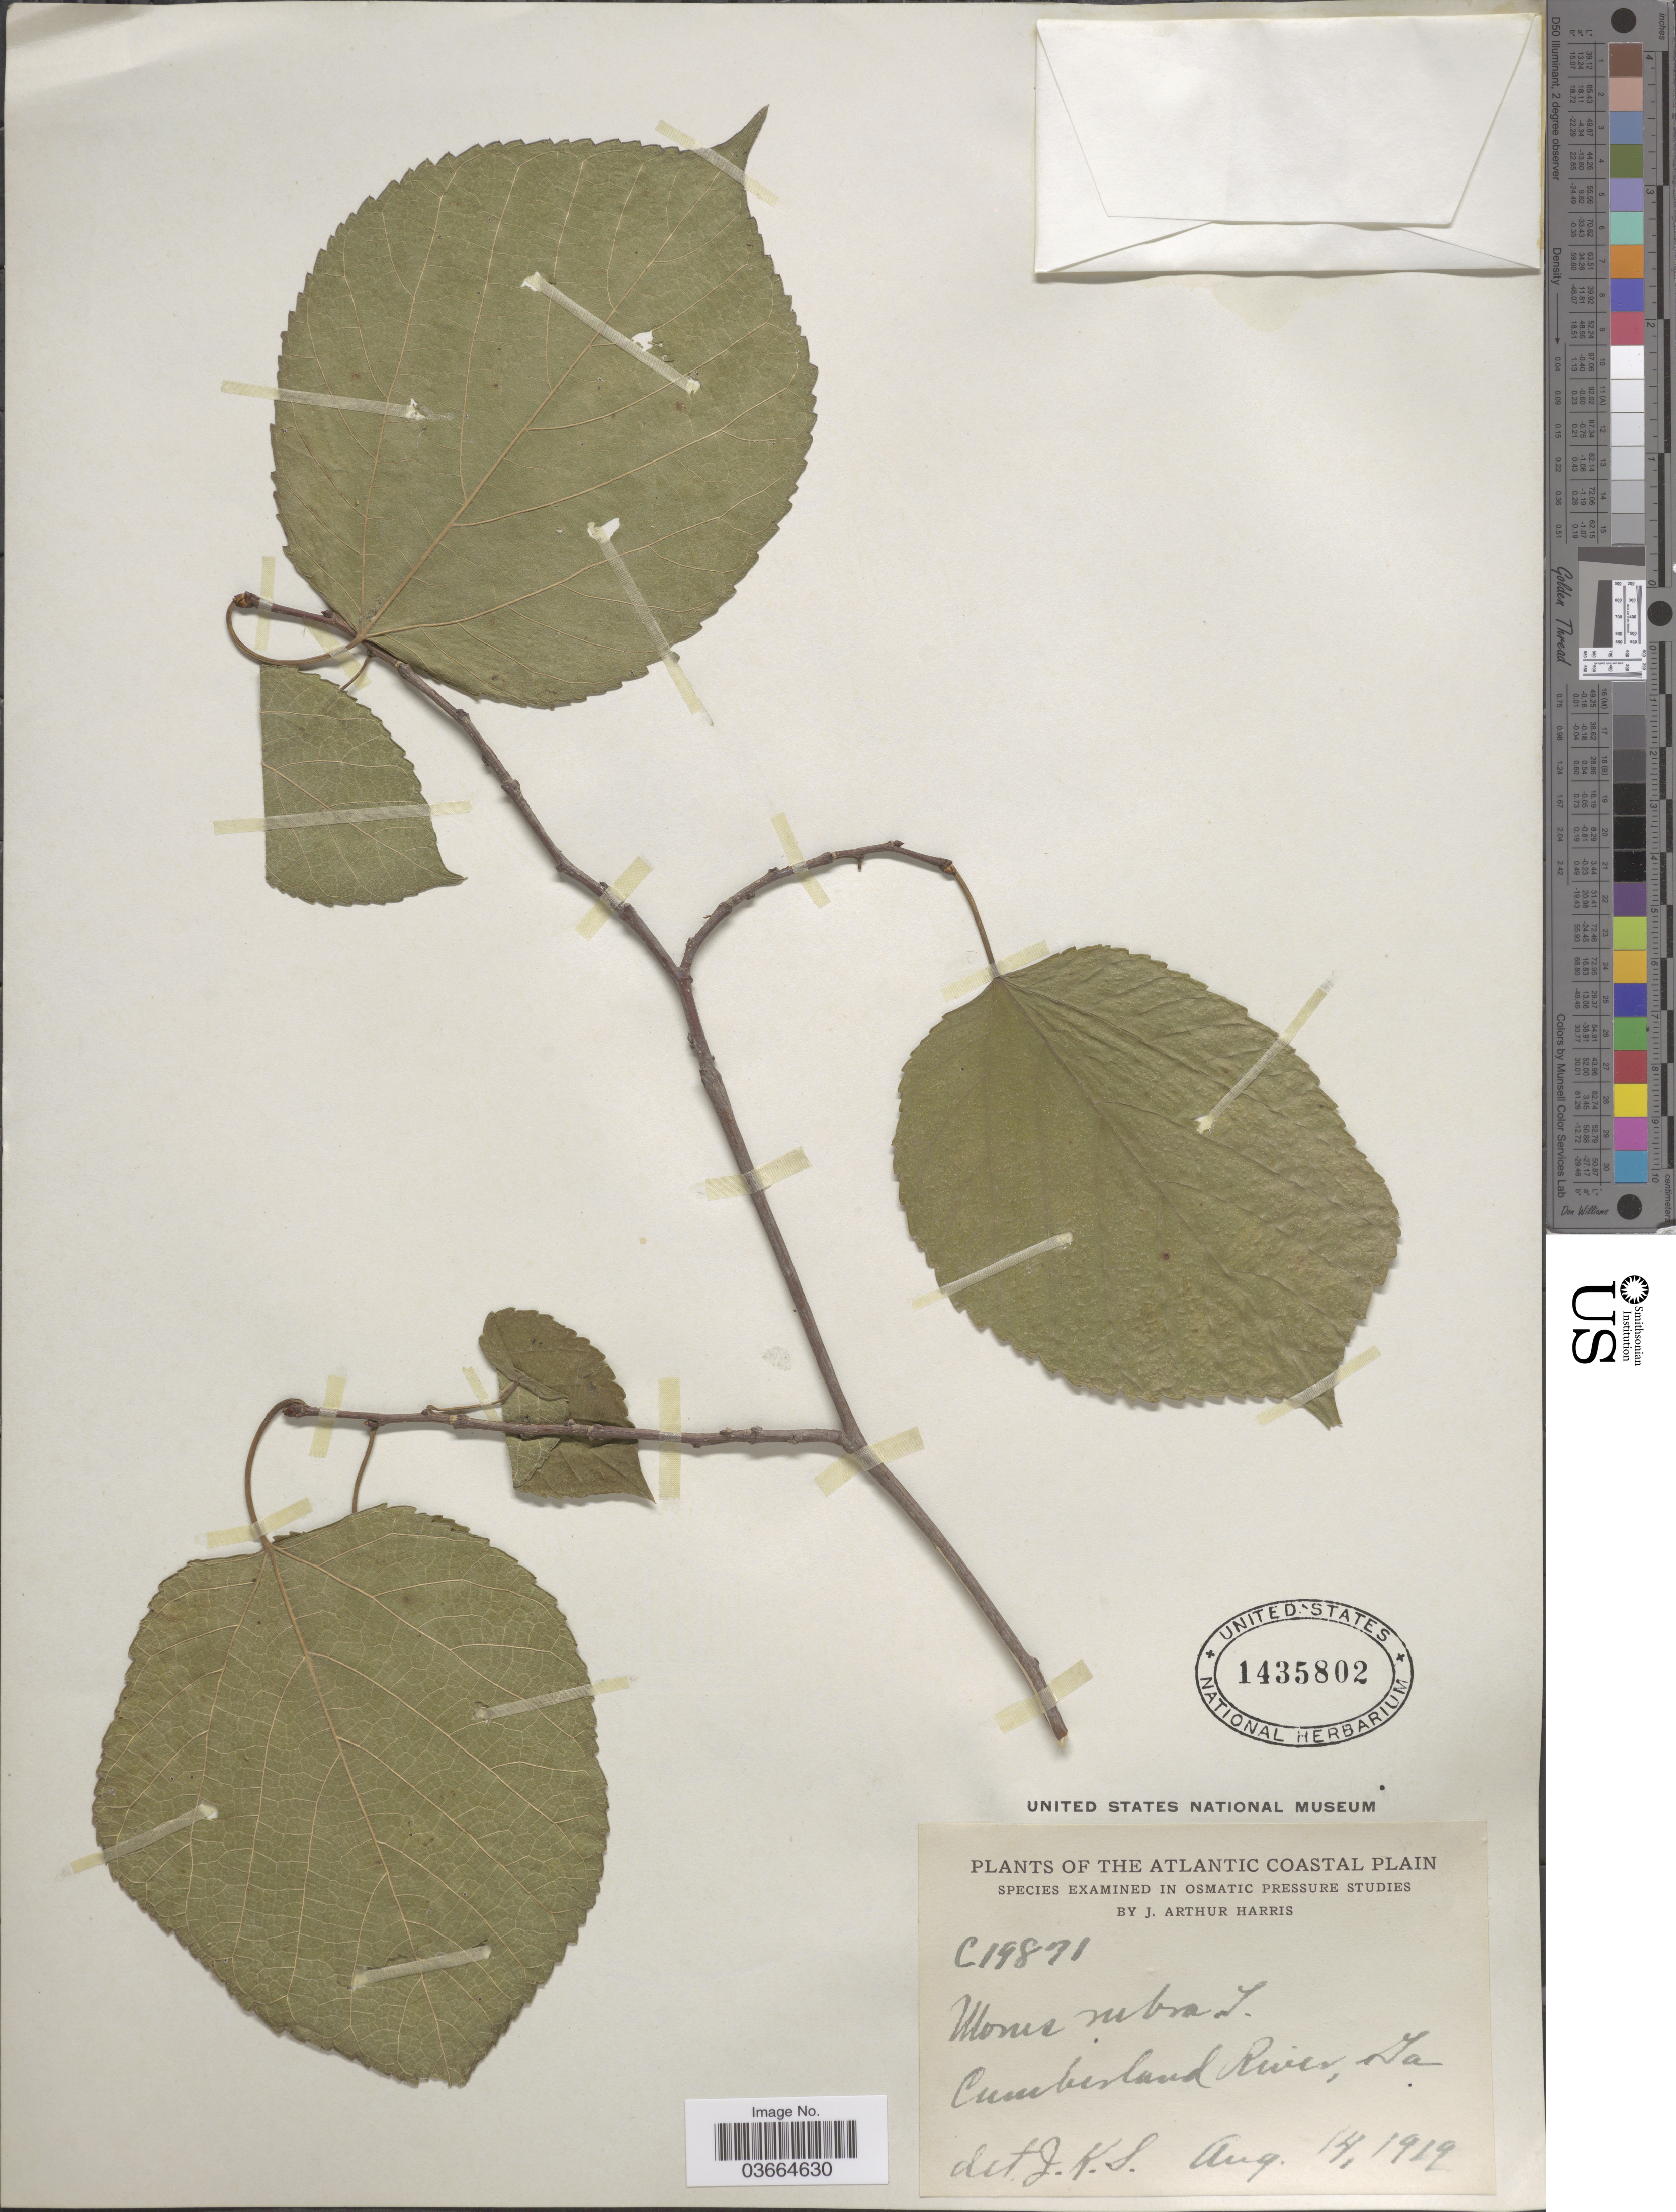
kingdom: Plantae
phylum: Tracheophyta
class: Magnoliopsida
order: Rosales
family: Moraceae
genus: Morus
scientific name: Morus rubra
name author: L.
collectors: J. A. Harris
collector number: C19871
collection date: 1919-08-14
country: United States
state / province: Georgia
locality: Atlantic Coastal Plain. Cumberland River.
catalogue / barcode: US 1435802